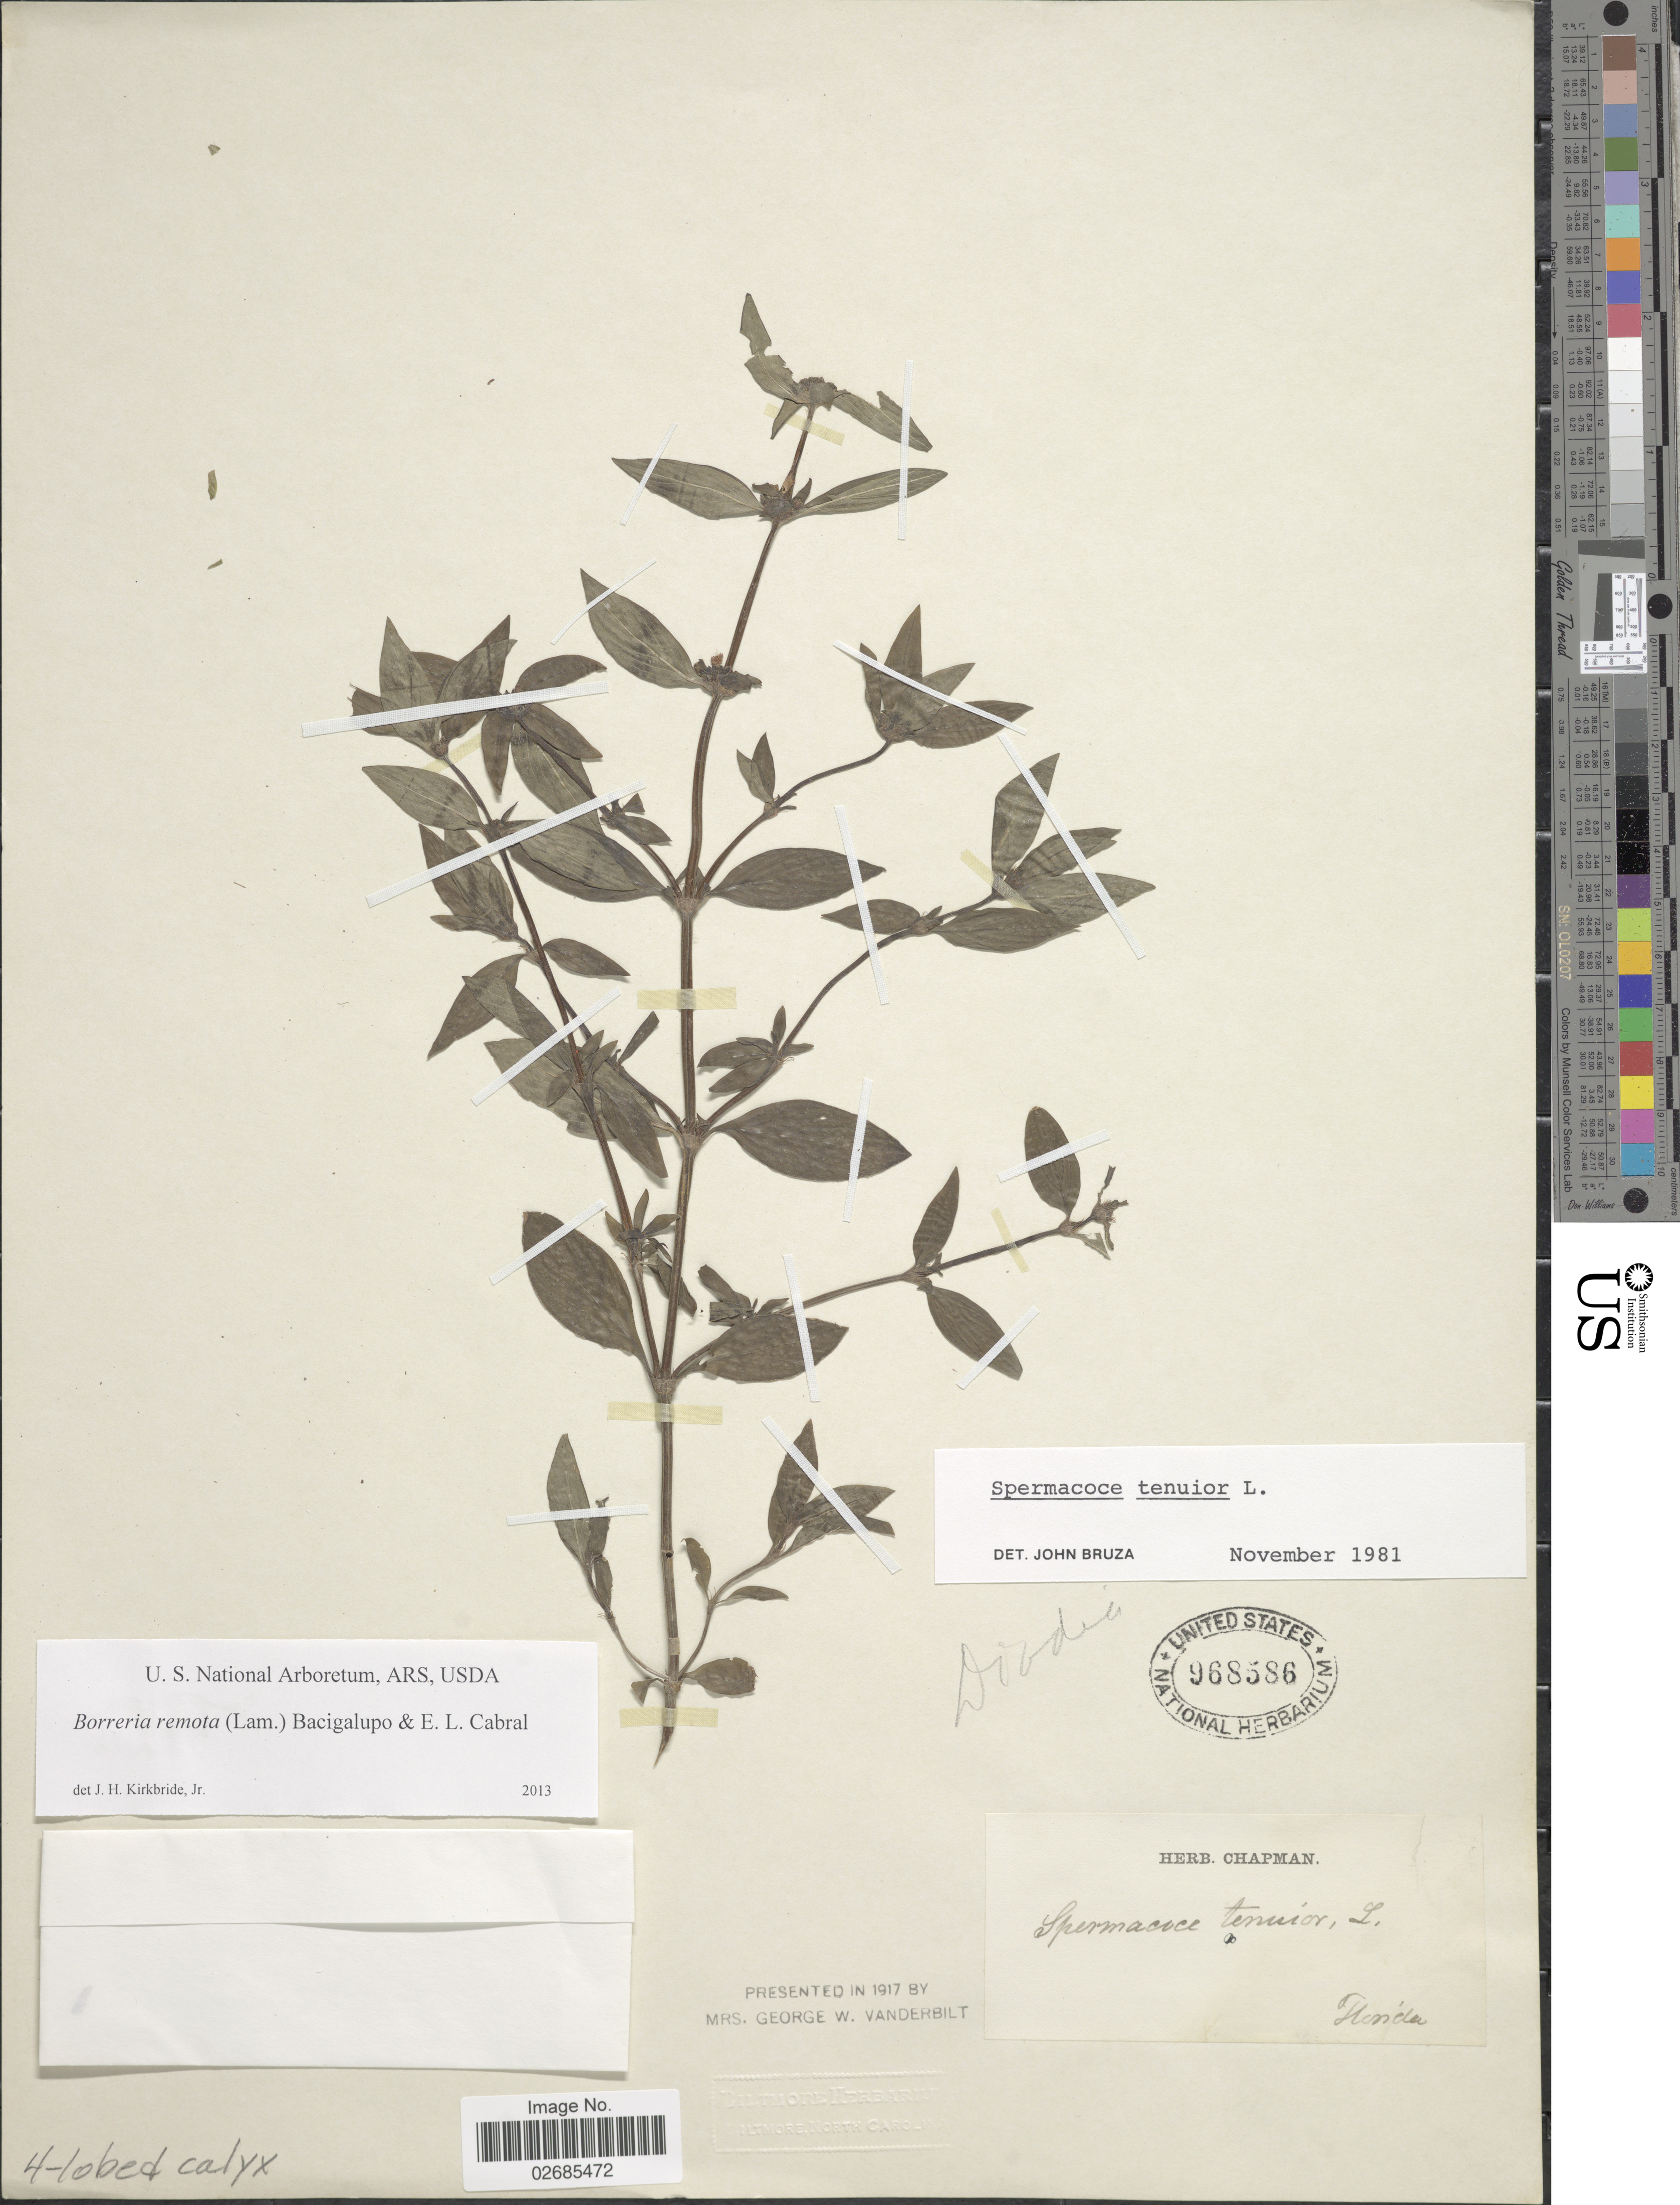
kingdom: Plantae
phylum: Tracheophyta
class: Magnoliopsida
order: Gentianales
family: Rubiaceae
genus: Borreria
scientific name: Borreria remota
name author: (Lam.) Bacigalupo & E.L. Cabral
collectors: ex herb. Chapman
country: United States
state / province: Florida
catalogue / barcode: US 968586